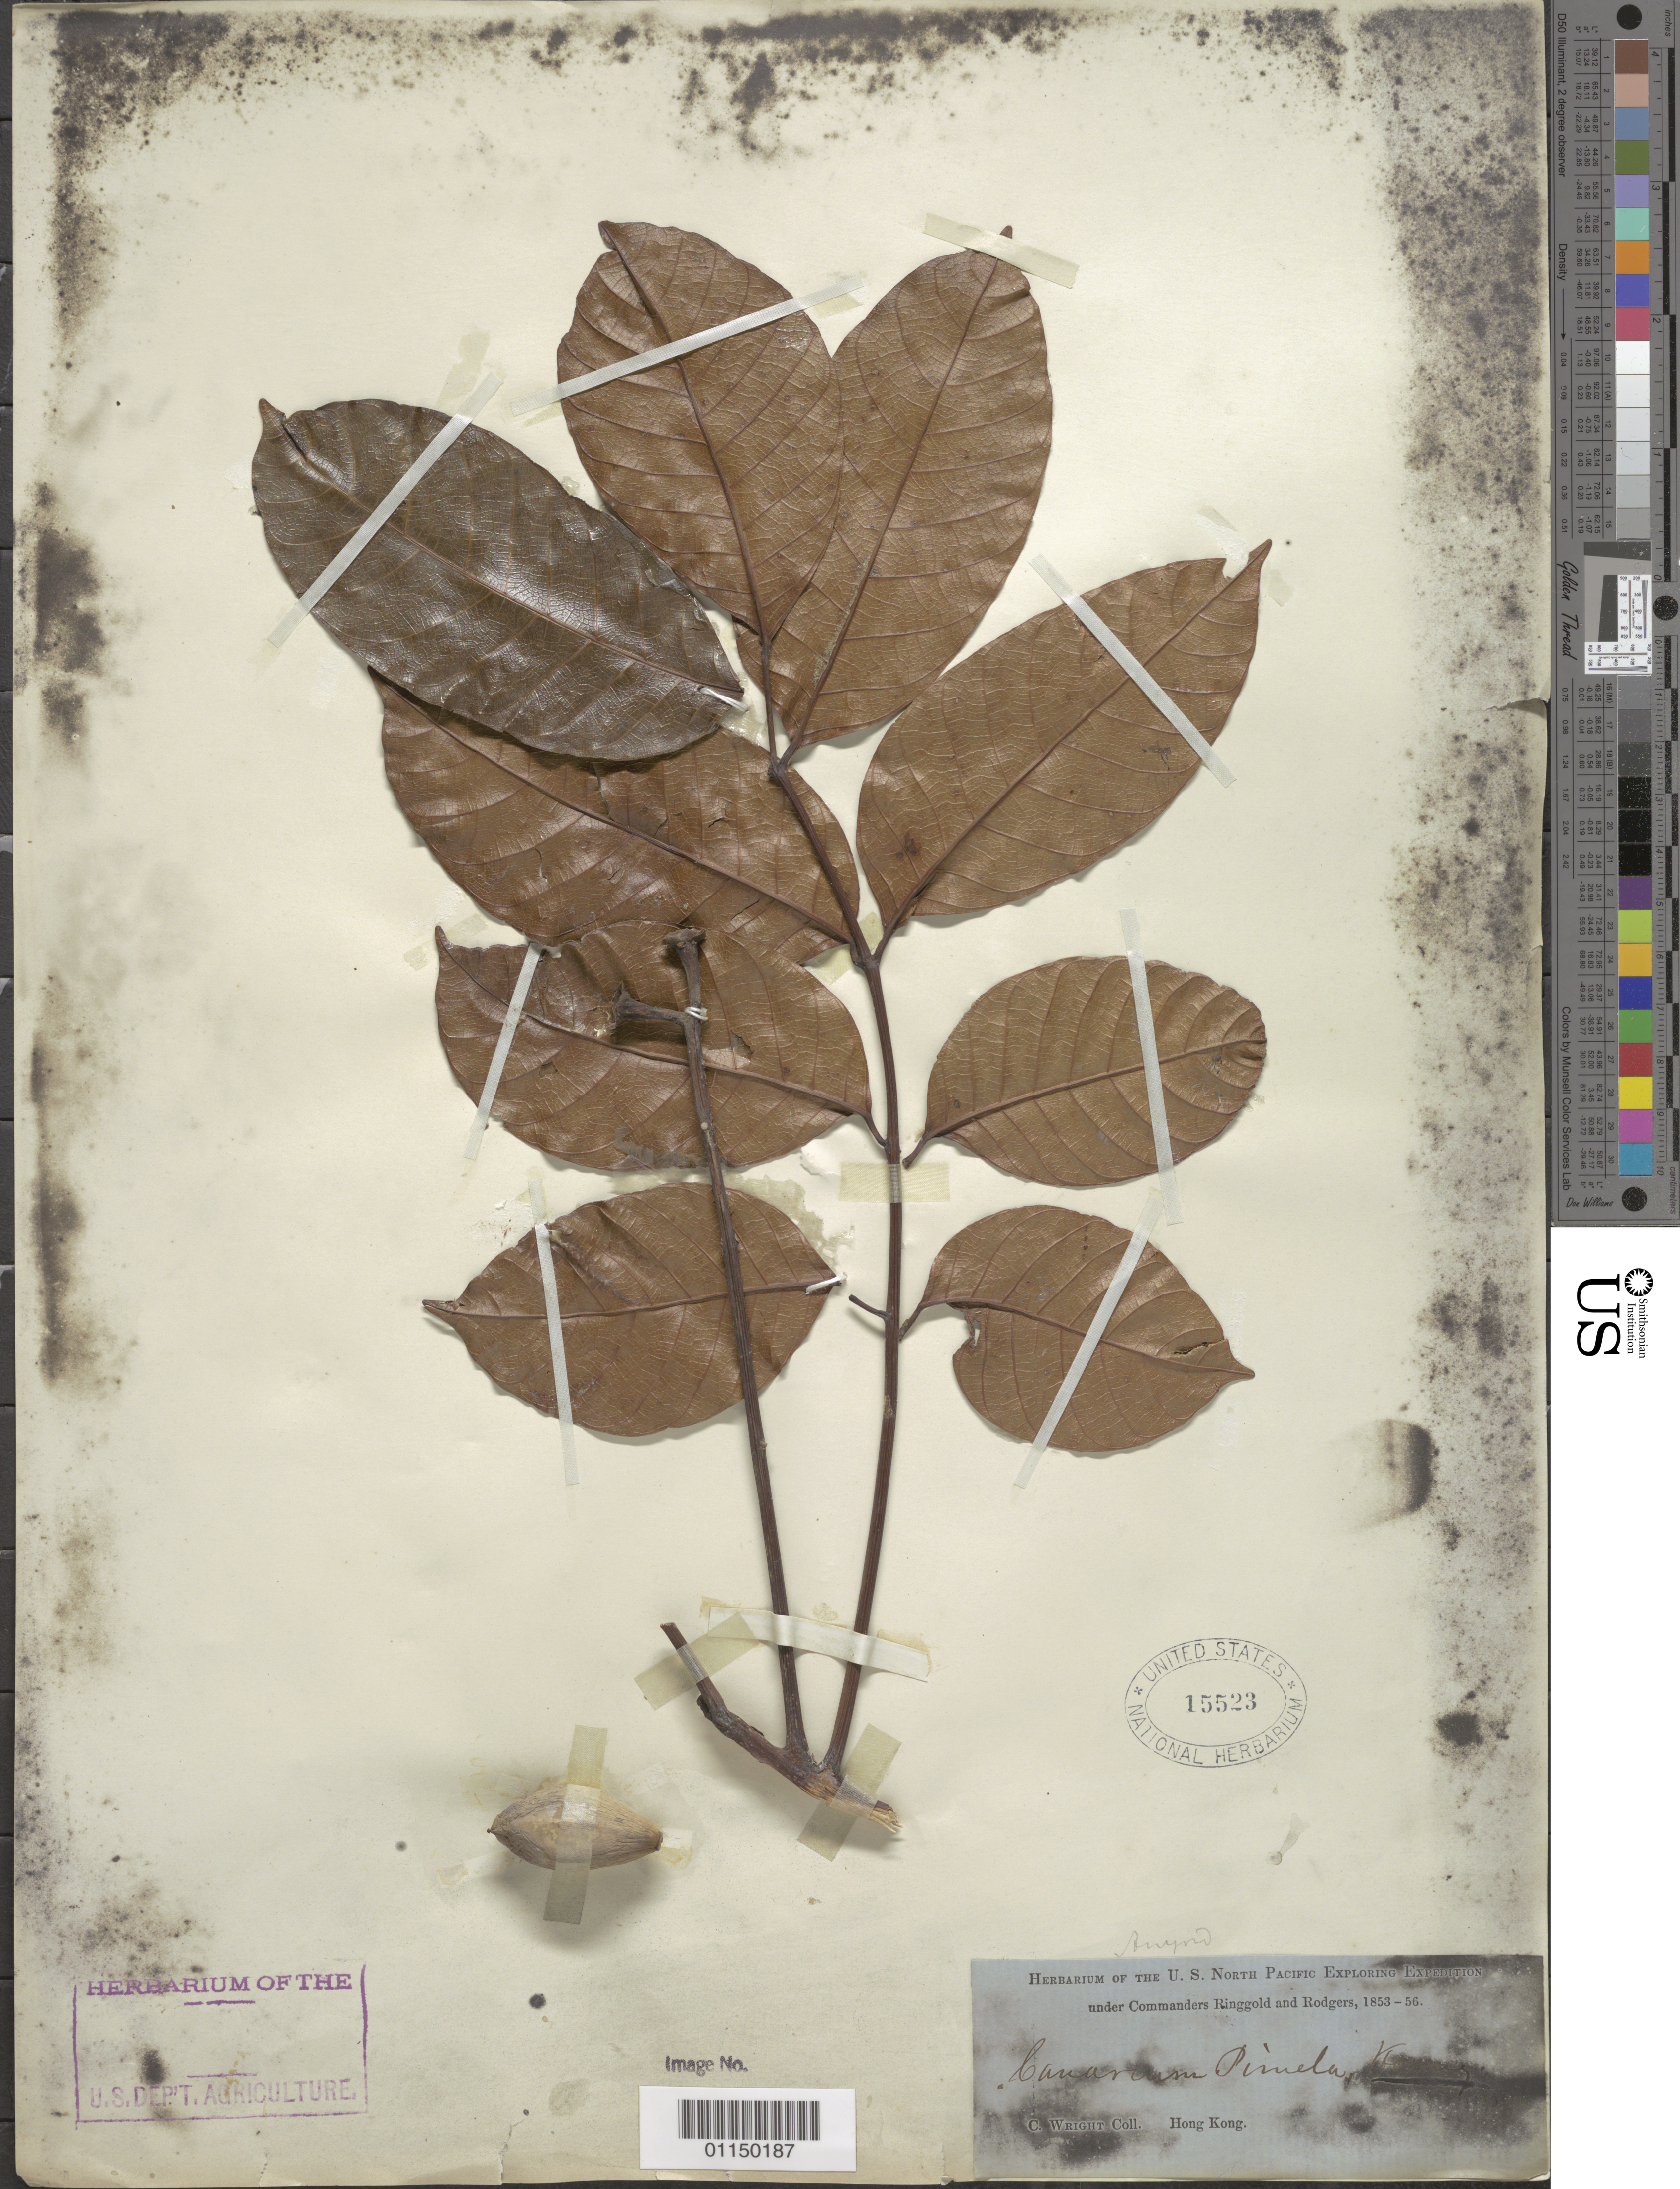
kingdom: Plantae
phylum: Tracheophyta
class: Magnoliopsida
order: Sapindales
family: Burseraceae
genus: Canarium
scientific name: Canarium pimela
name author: K.D. Koenig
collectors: C. Wright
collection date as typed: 1853 to -- -- 1856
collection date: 1853/1856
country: China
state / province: Hong Kong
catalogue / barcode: US 15523